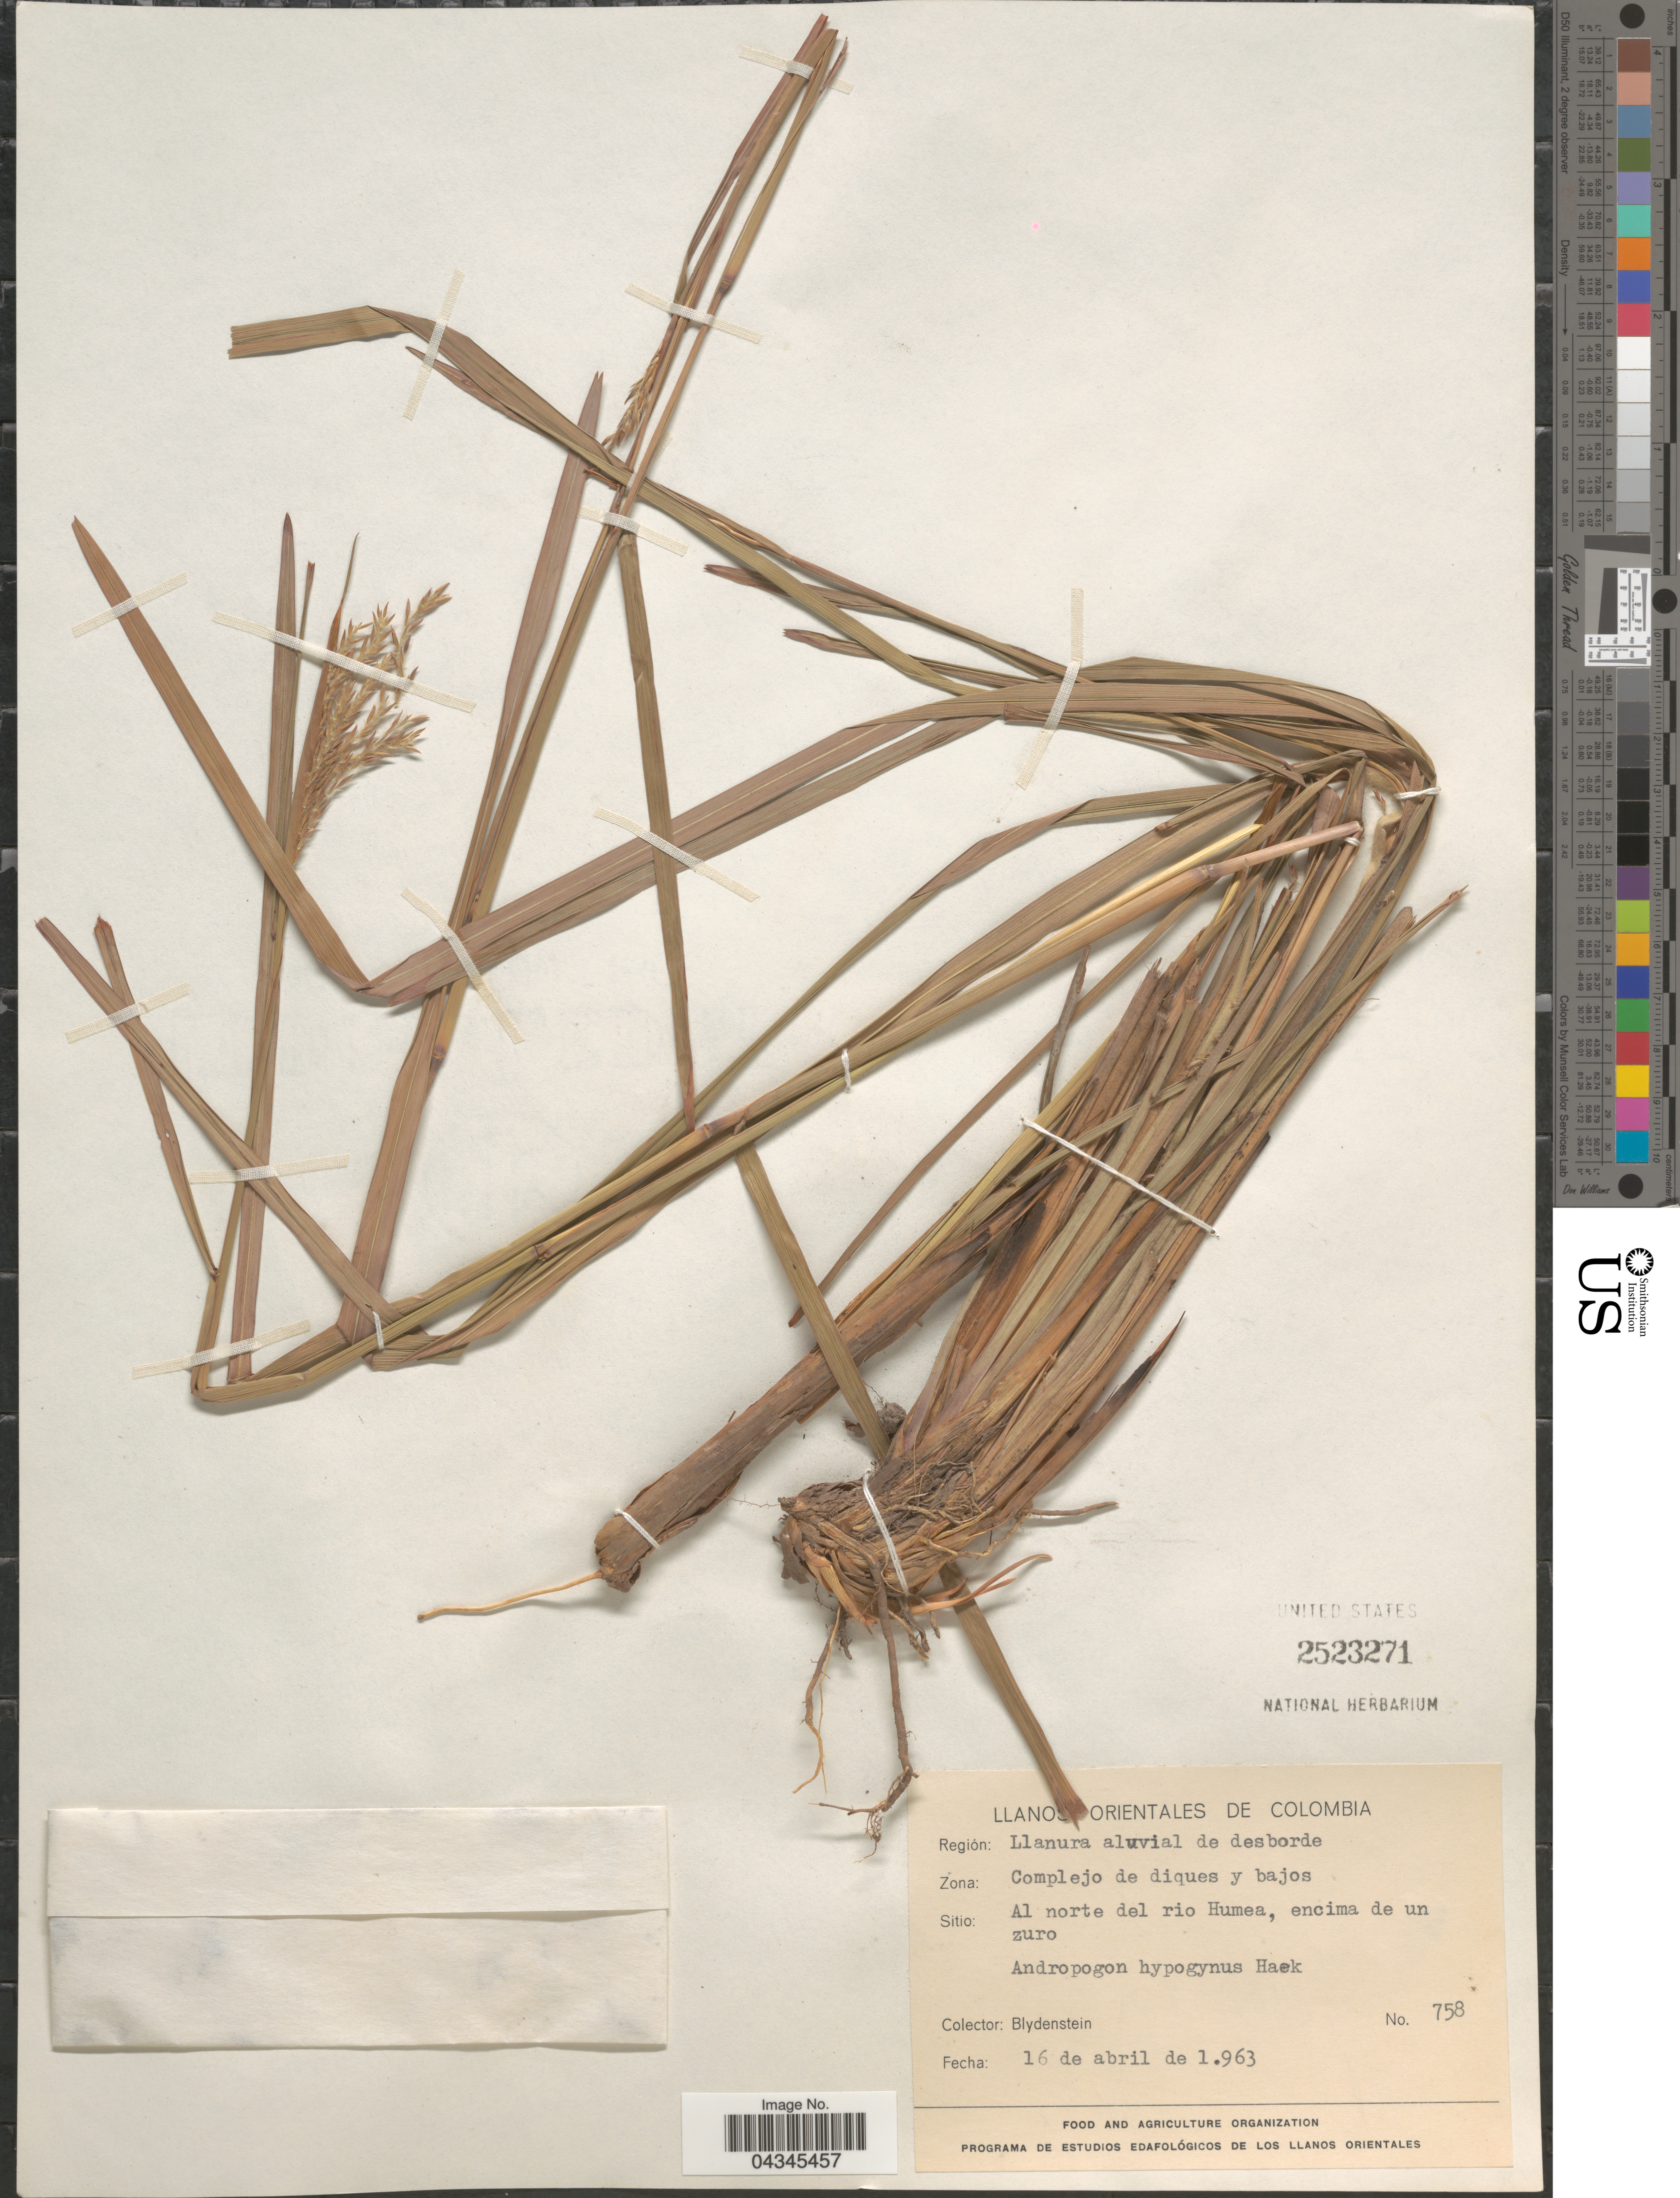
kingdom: Plantae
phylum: Tracheophyta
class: Liliopsida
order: Poales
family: Poaceae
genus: Andropogon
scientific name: Andropogon hypogynus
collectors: Blydenstein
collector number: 758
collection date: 1963-04-16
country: Colombia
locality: Llanos Orientales de Colombia. Región: Llanura aluvial de desborde. Zona: Complejo de diques y bajos. Al norte del rio Humea, encima de un zuro.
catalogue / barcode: US 2523271